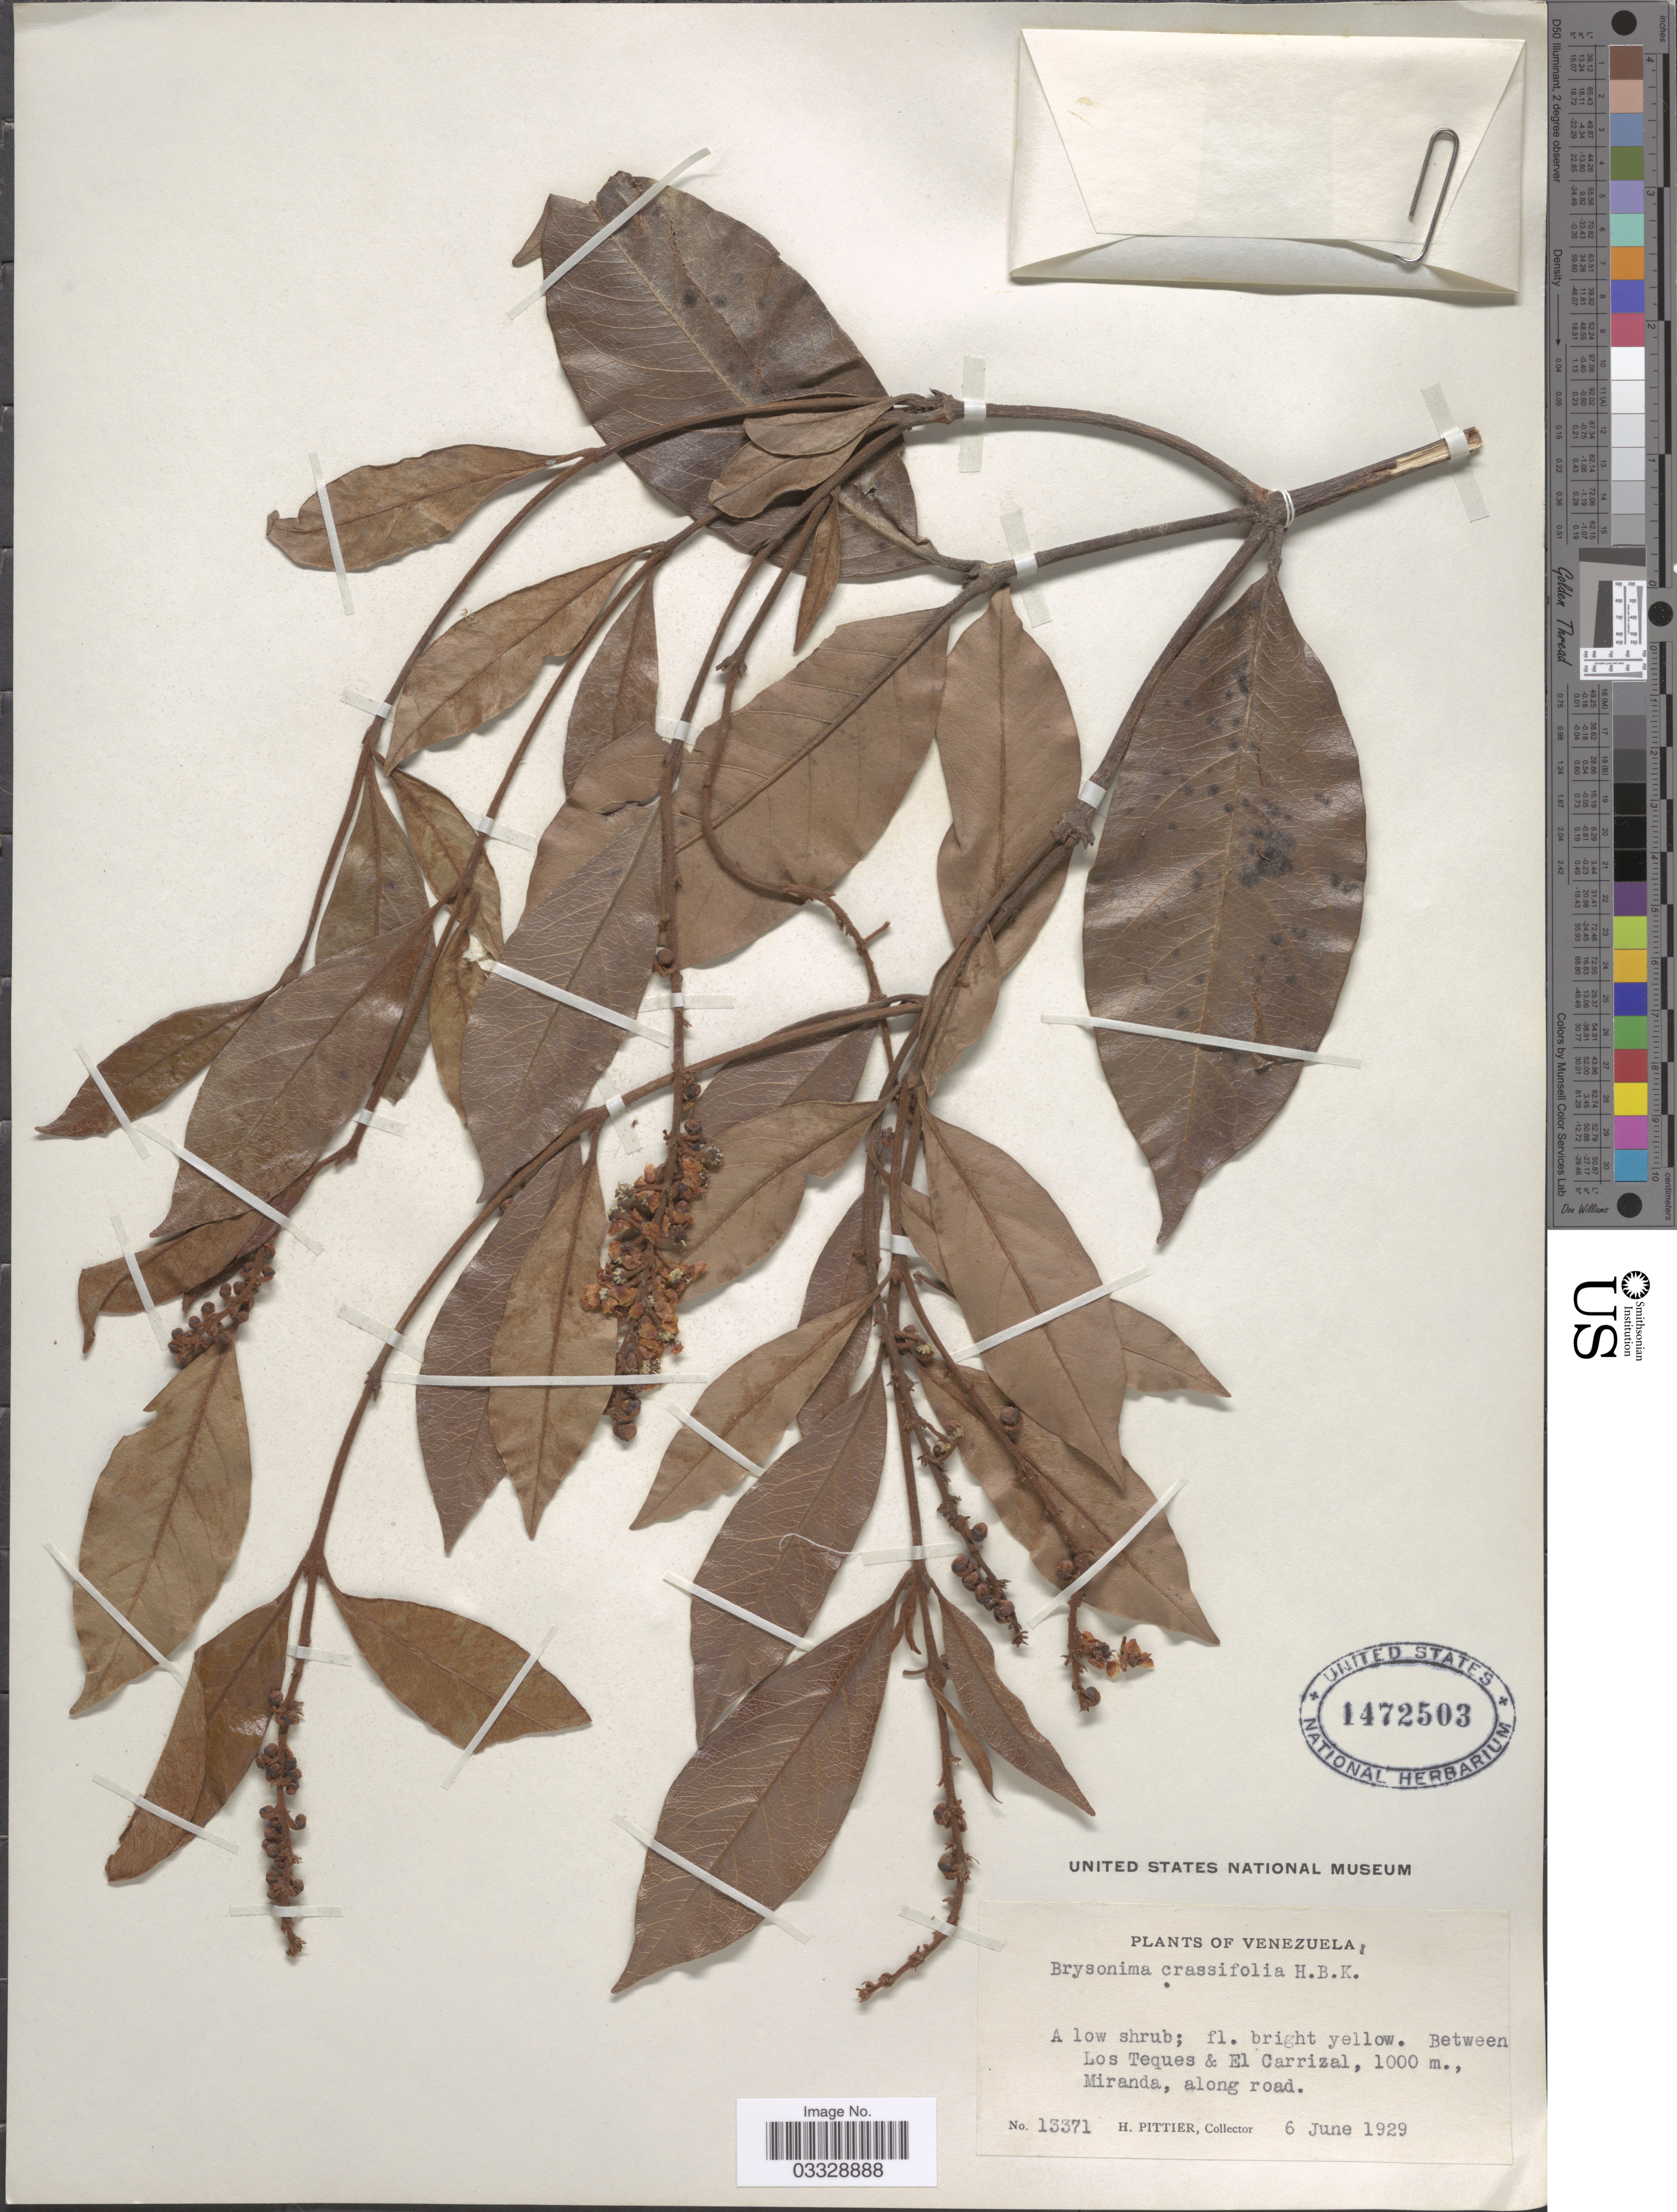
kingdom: Plantae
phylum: Tracheophyta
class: Magnoliopsida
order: Malpighiales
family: Malpighiaceae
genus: Byrsonima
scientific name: Byrsonima crassifolia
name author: (L.) Kunth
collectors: H. F. Pittier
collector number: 13371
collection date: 1929-06-06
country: Venezuela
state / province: Miranda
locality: Between Los Teques & El Carrizal.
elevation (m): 1000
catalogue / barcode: US 1472503